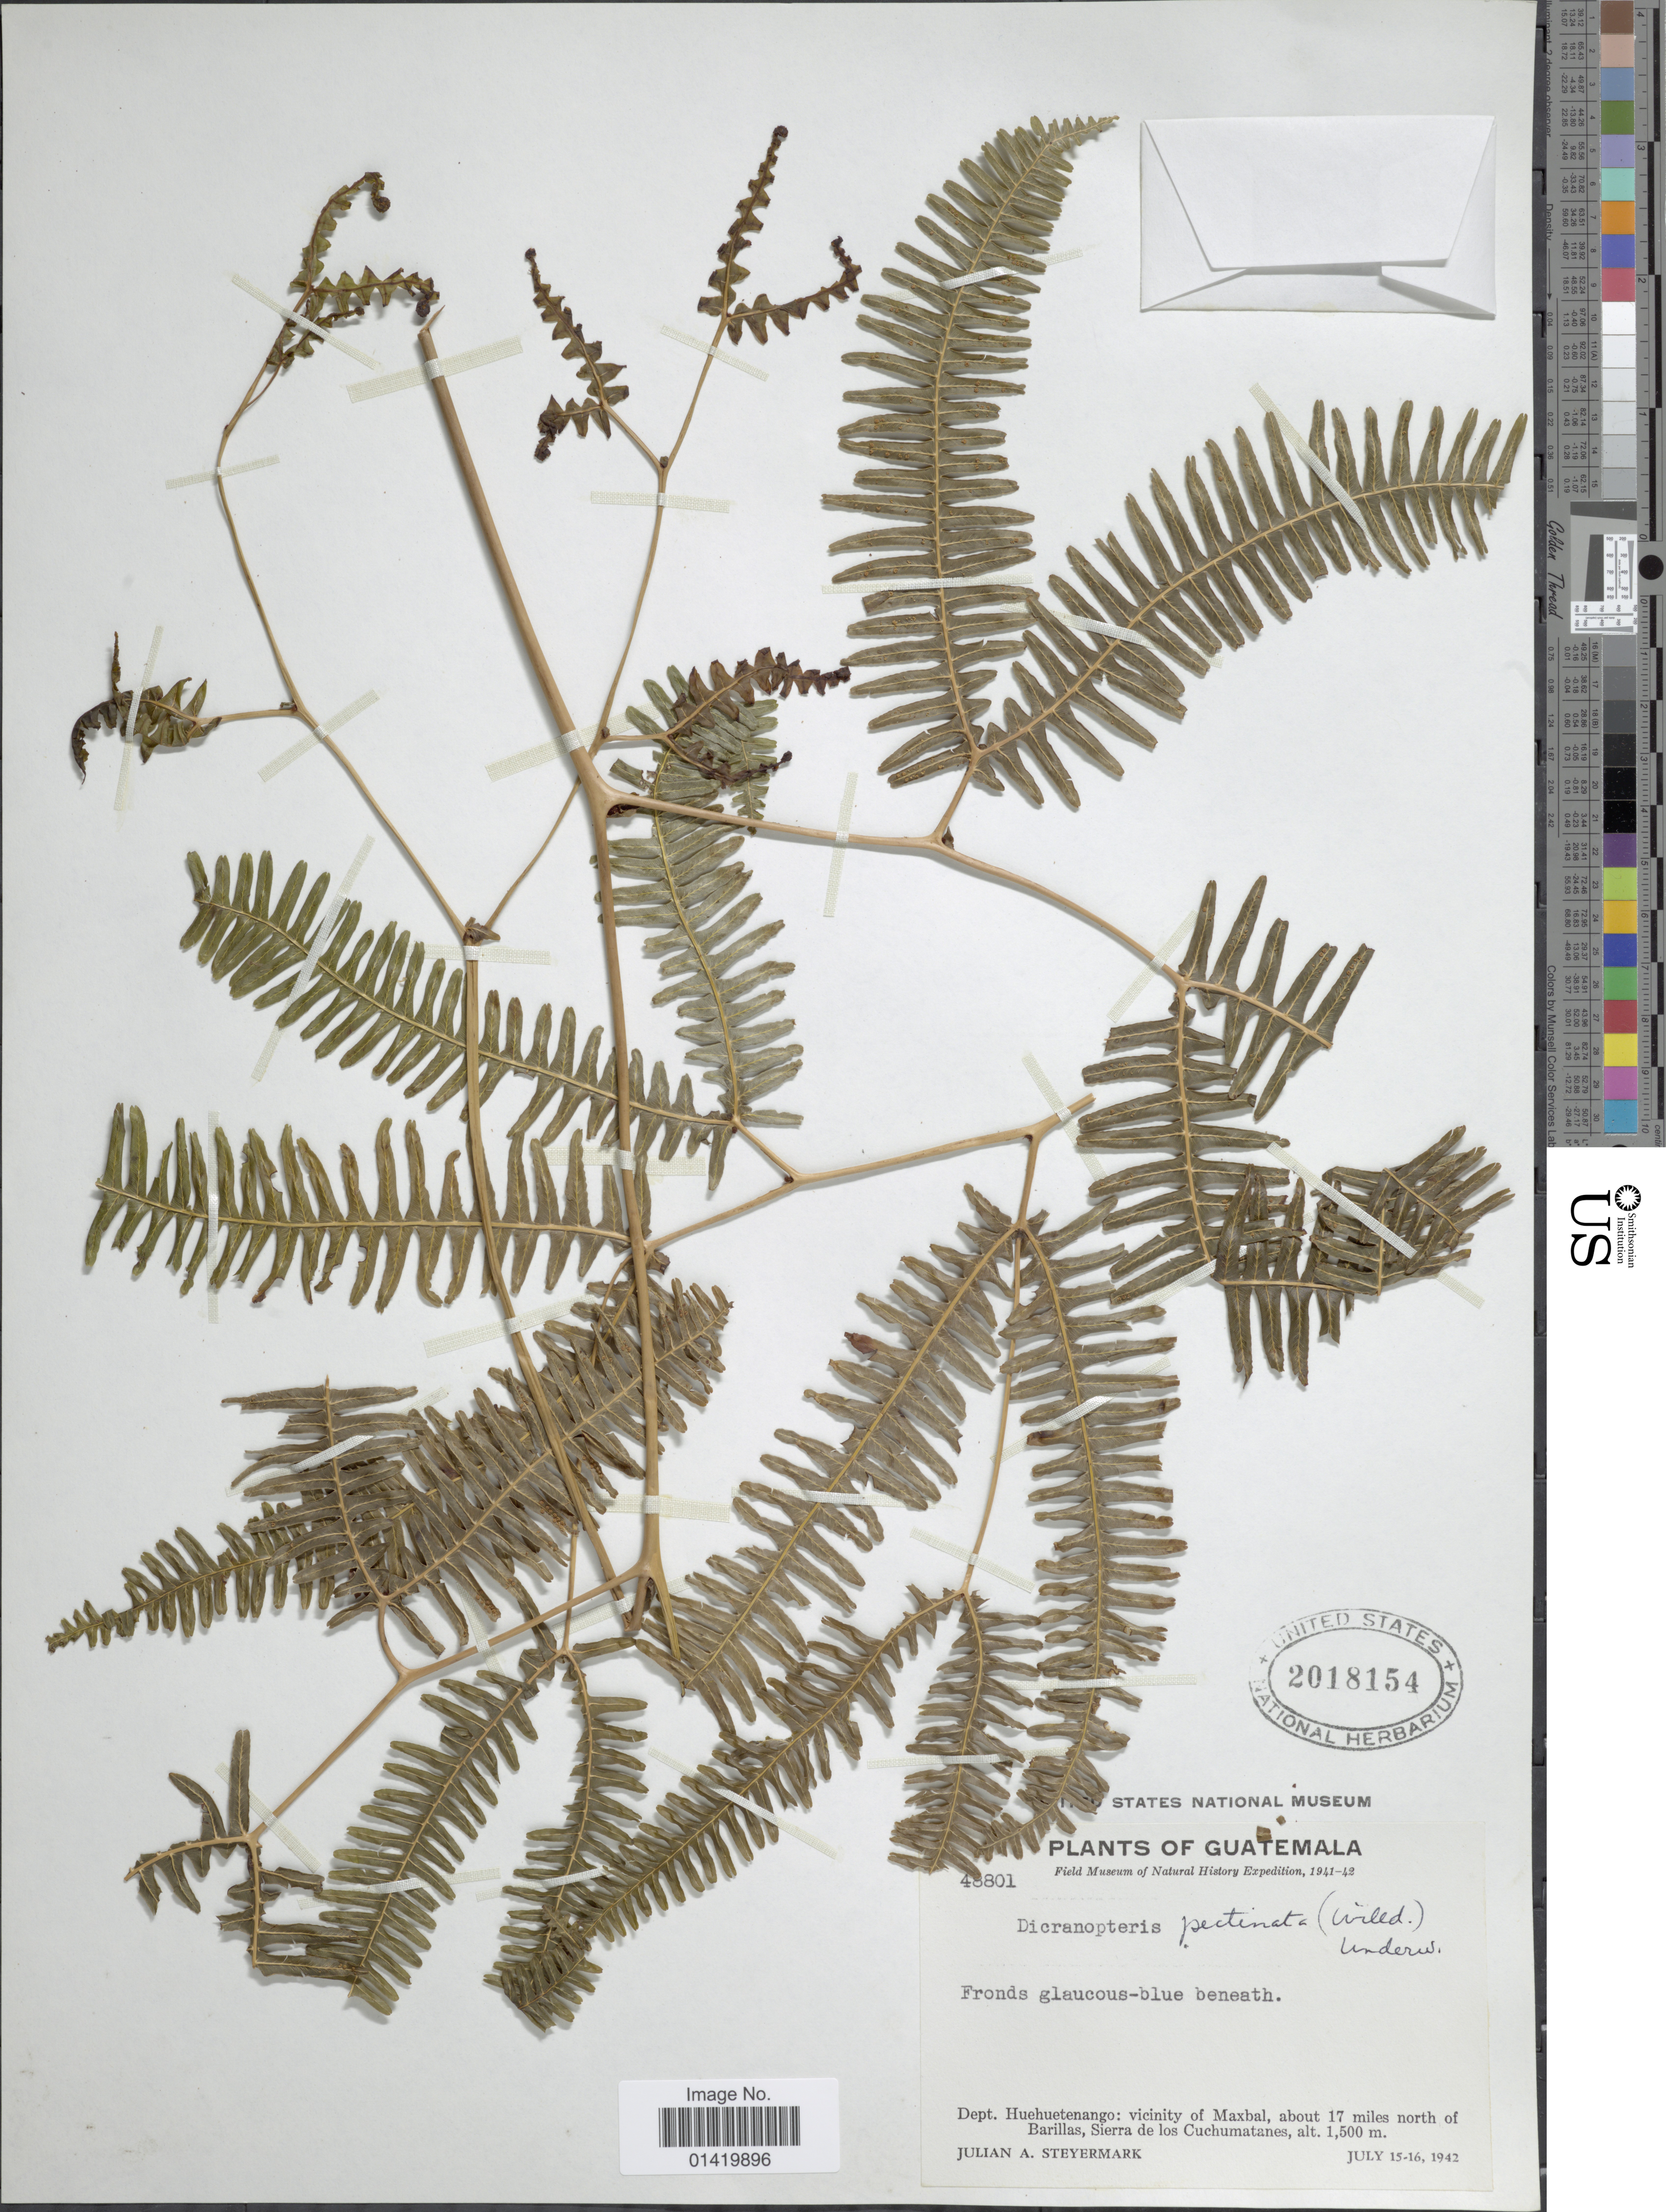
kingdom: Plantae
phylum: Tracheophyta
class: Polypodiopsida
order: Gleicheniales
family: Gleicheniaceae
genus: Gleichenella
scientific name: Gleichenella pectinata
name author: (Willd.) Ching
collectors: J. Steyermark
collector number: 48801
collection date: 1942-07-15/1942-07-16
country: Guatemala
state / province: Huehuetenango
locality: Dept. Huehuetenango: vicinity of Maxbal, about 17 miles north of Barillas, Sierra de los Cuchumatanes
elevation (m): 1500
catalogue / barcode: US 2018154